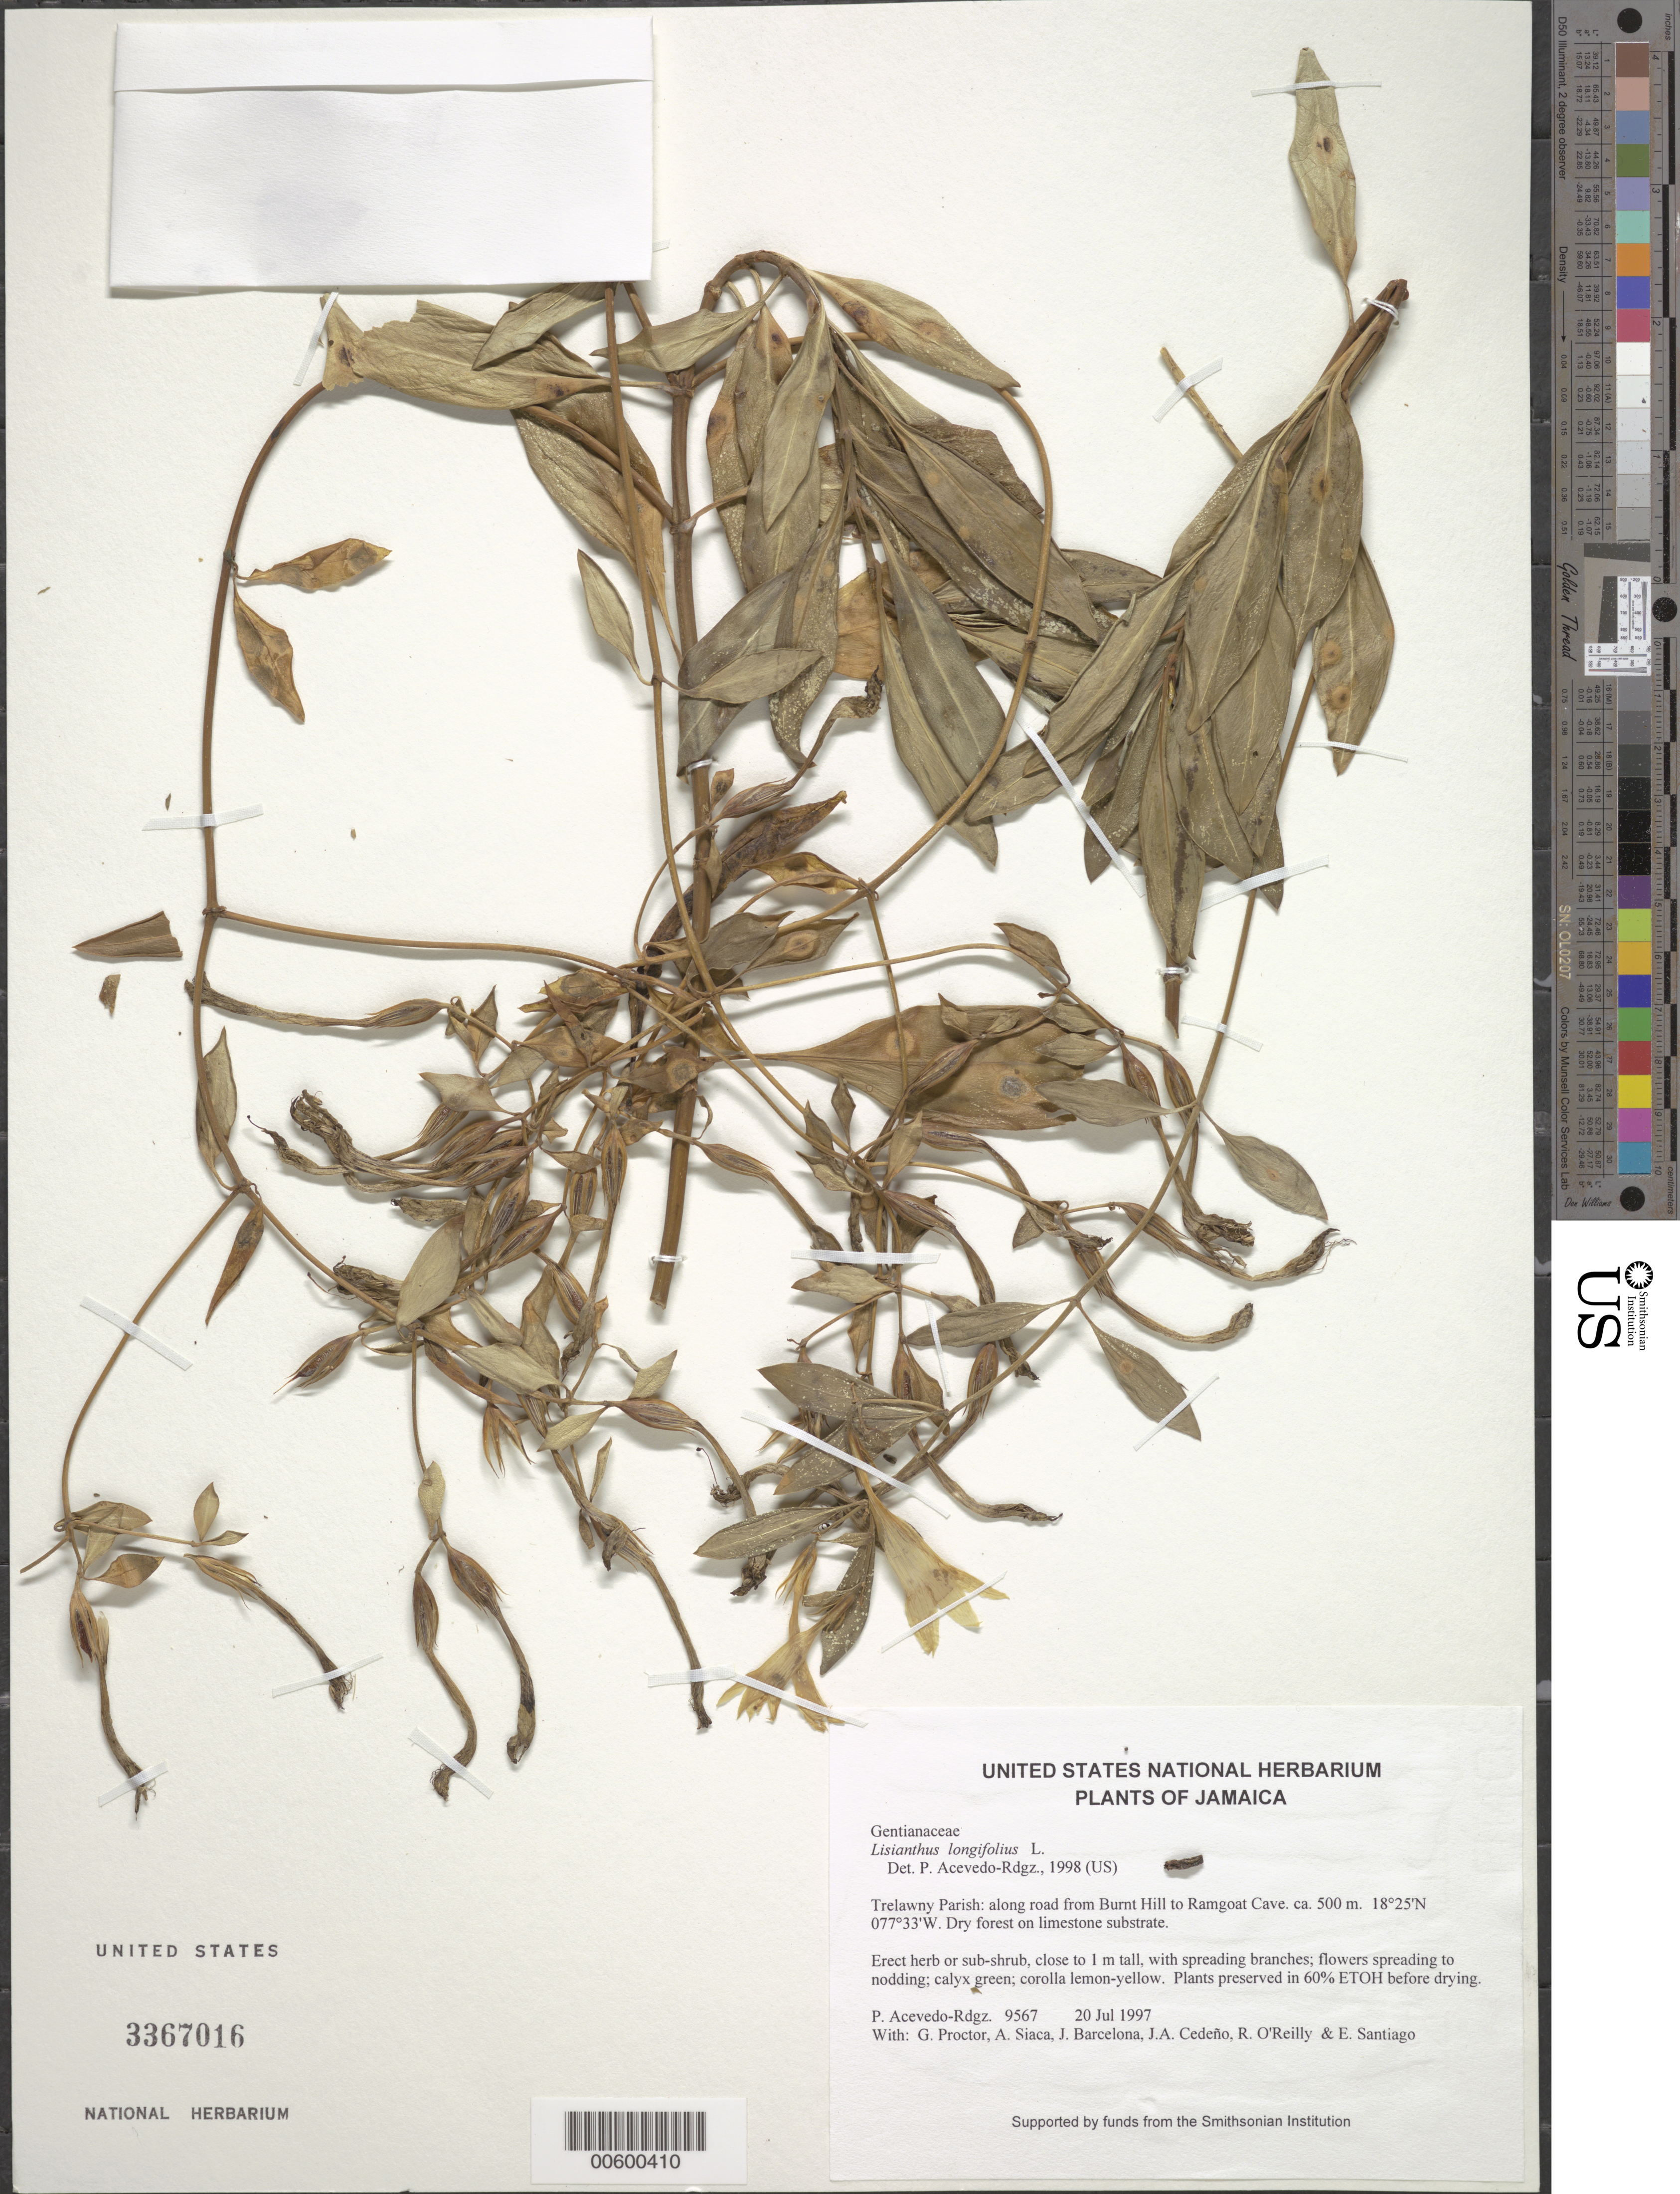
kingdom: Plantae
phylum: Tracheophyta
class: Magnoliopsida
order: Gentianales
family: Gentianaceae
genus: Lisianthius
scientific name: Lisianthius longifolius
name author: L.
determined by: Acevedo-Rodríguez, P., (BOT), Smithsonian Institution - National Museum of Natural History (UNITED STATES)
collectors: P. Acevedo-Rodr., G. R. Proctor, A. Siaca, J. Barcelona, J. A. Cedeño M. & R. O'Reilly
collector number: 9567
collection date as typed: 20 Jul 1997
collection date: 1997-07-20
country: Jamaica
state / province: Trelawny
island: Jamaica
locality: Trelawny Parish: along road from Burnt Hill to Ramgoat Cave.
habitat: Dry forest on limestone substrate.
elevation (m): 500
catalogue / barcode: US 3367016